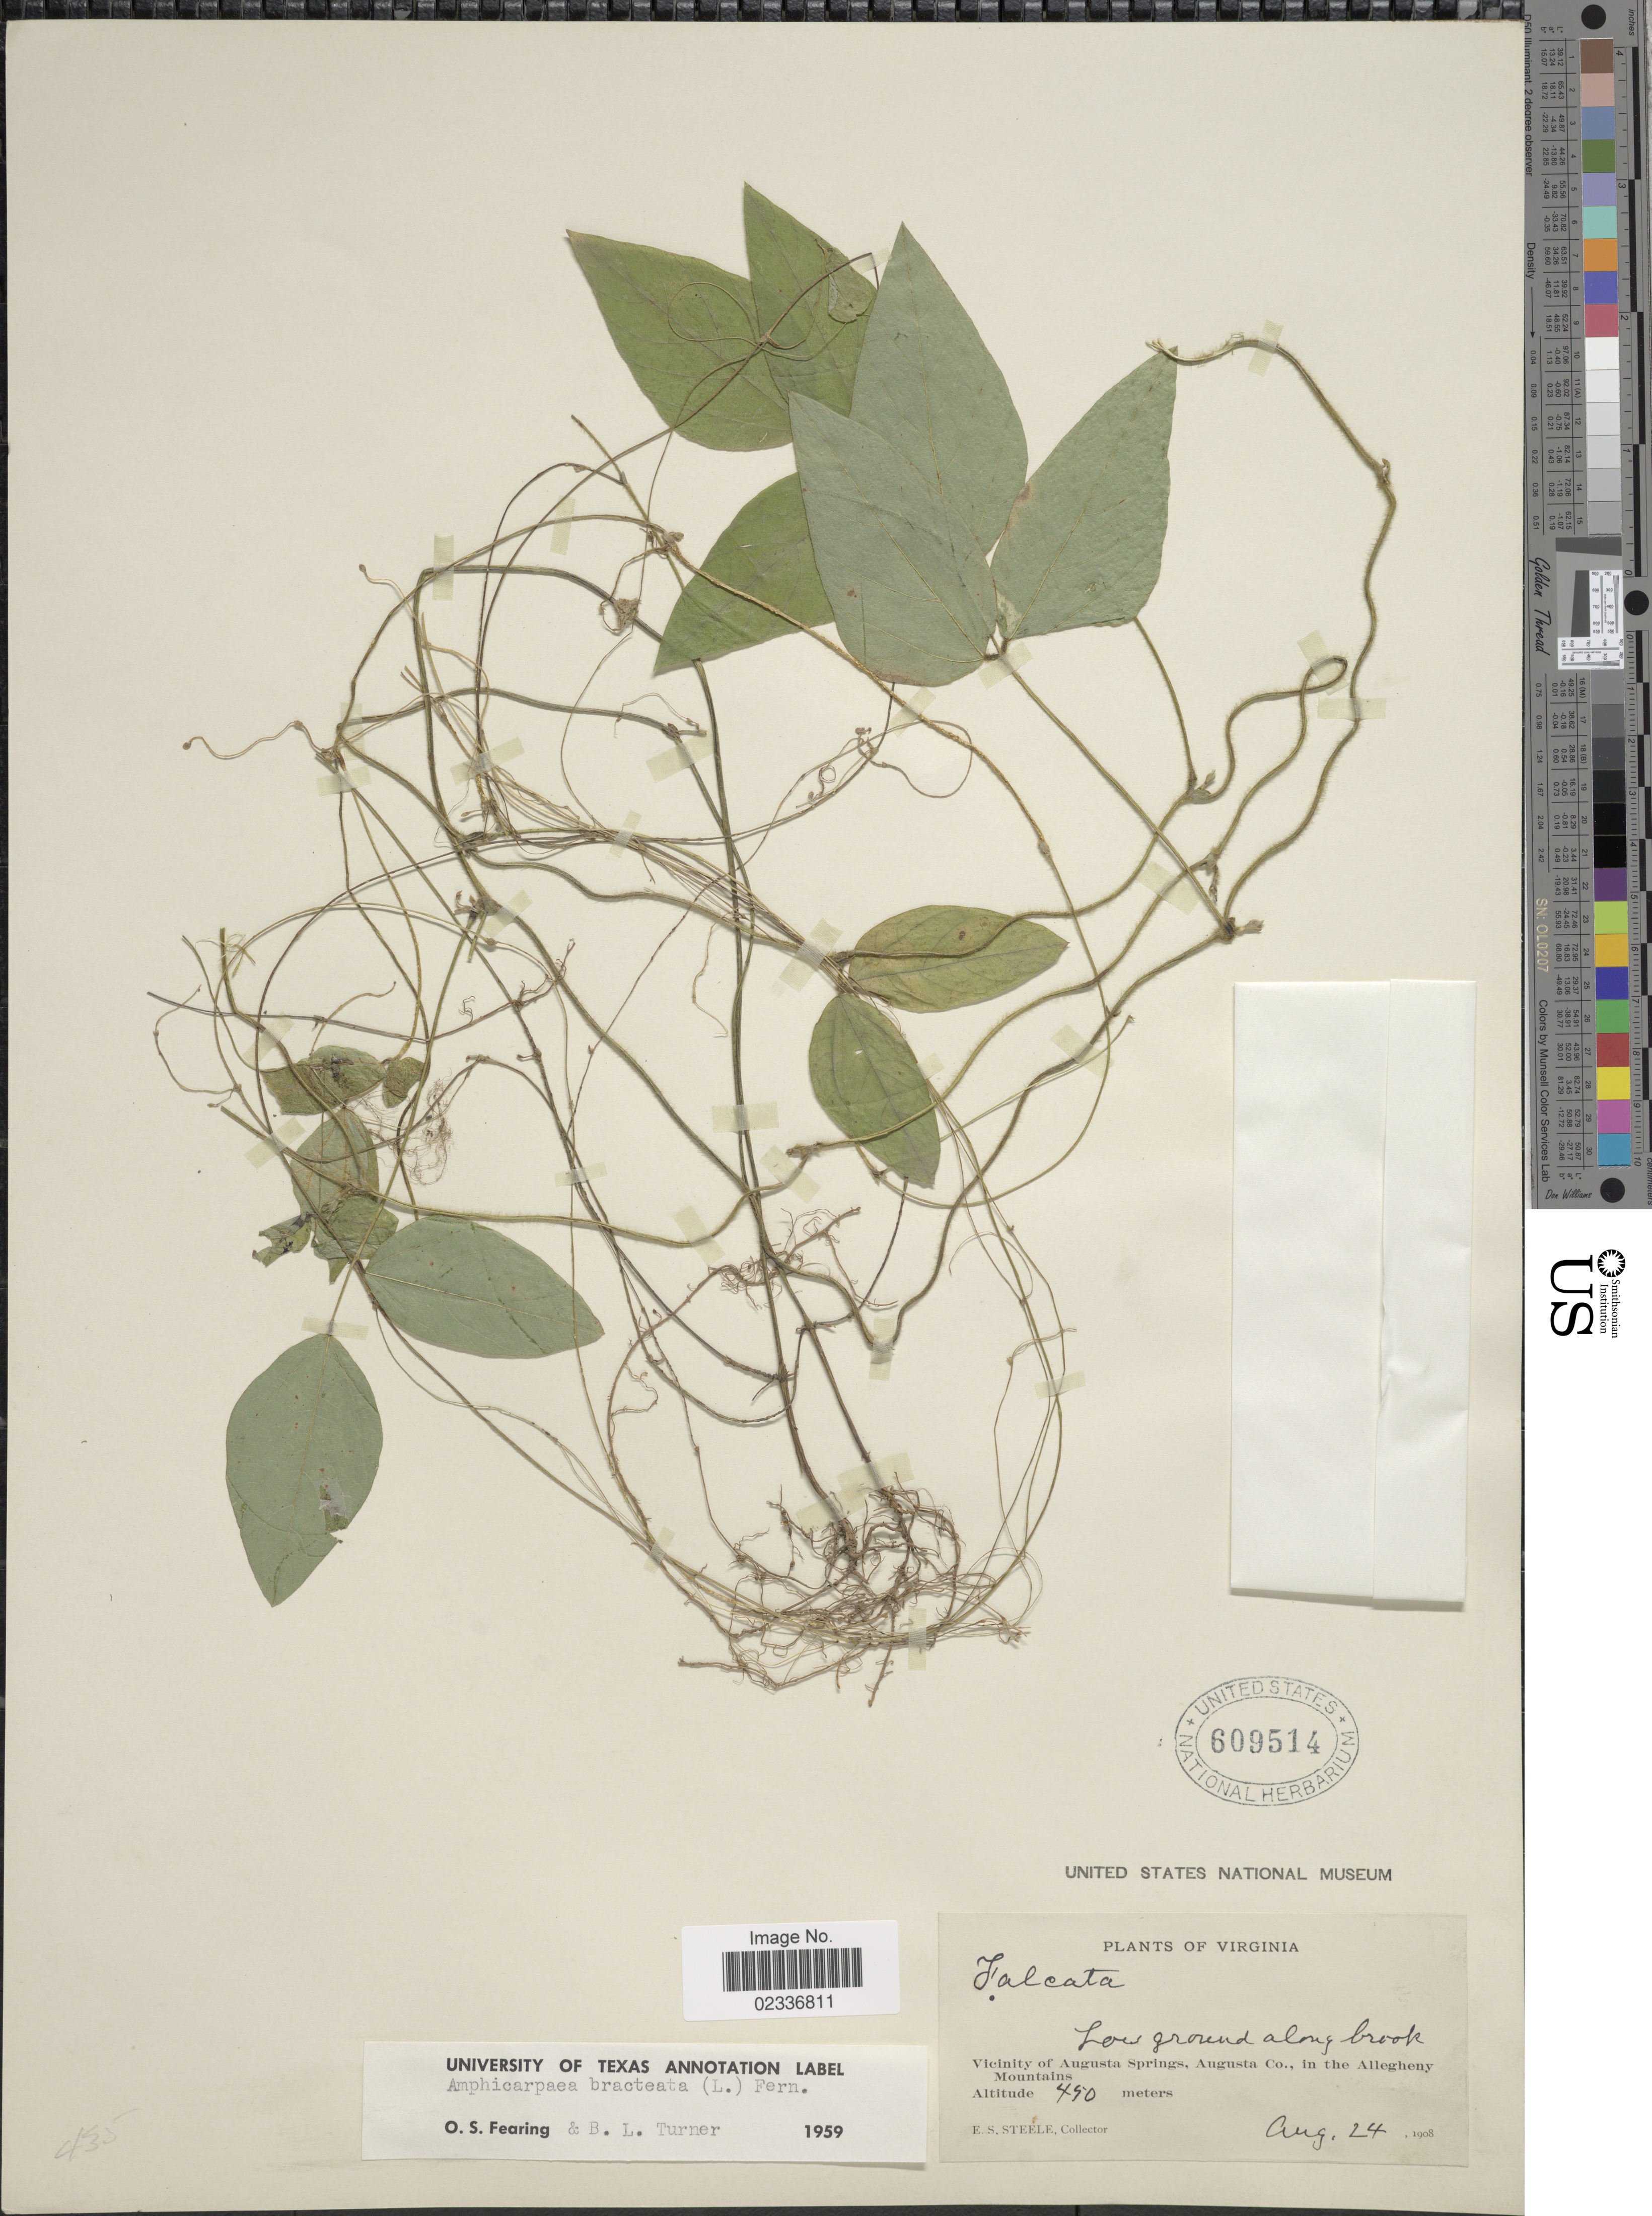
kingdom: Plantae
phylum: Tracheophyta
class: Magnoliopsida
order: Fabales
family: Fabaceae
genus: Amphicarpaea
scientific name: Amphicarpaea bracteata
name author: (L.) Fernald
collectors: E. Steele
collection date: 1908-08-24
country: United States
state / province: Virginia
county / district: Augusta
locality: Low ground along brook, vicinity of Augusta Springs, Augusta Co., in the Allegheny Mountains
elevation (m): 450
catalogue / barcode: US 609514